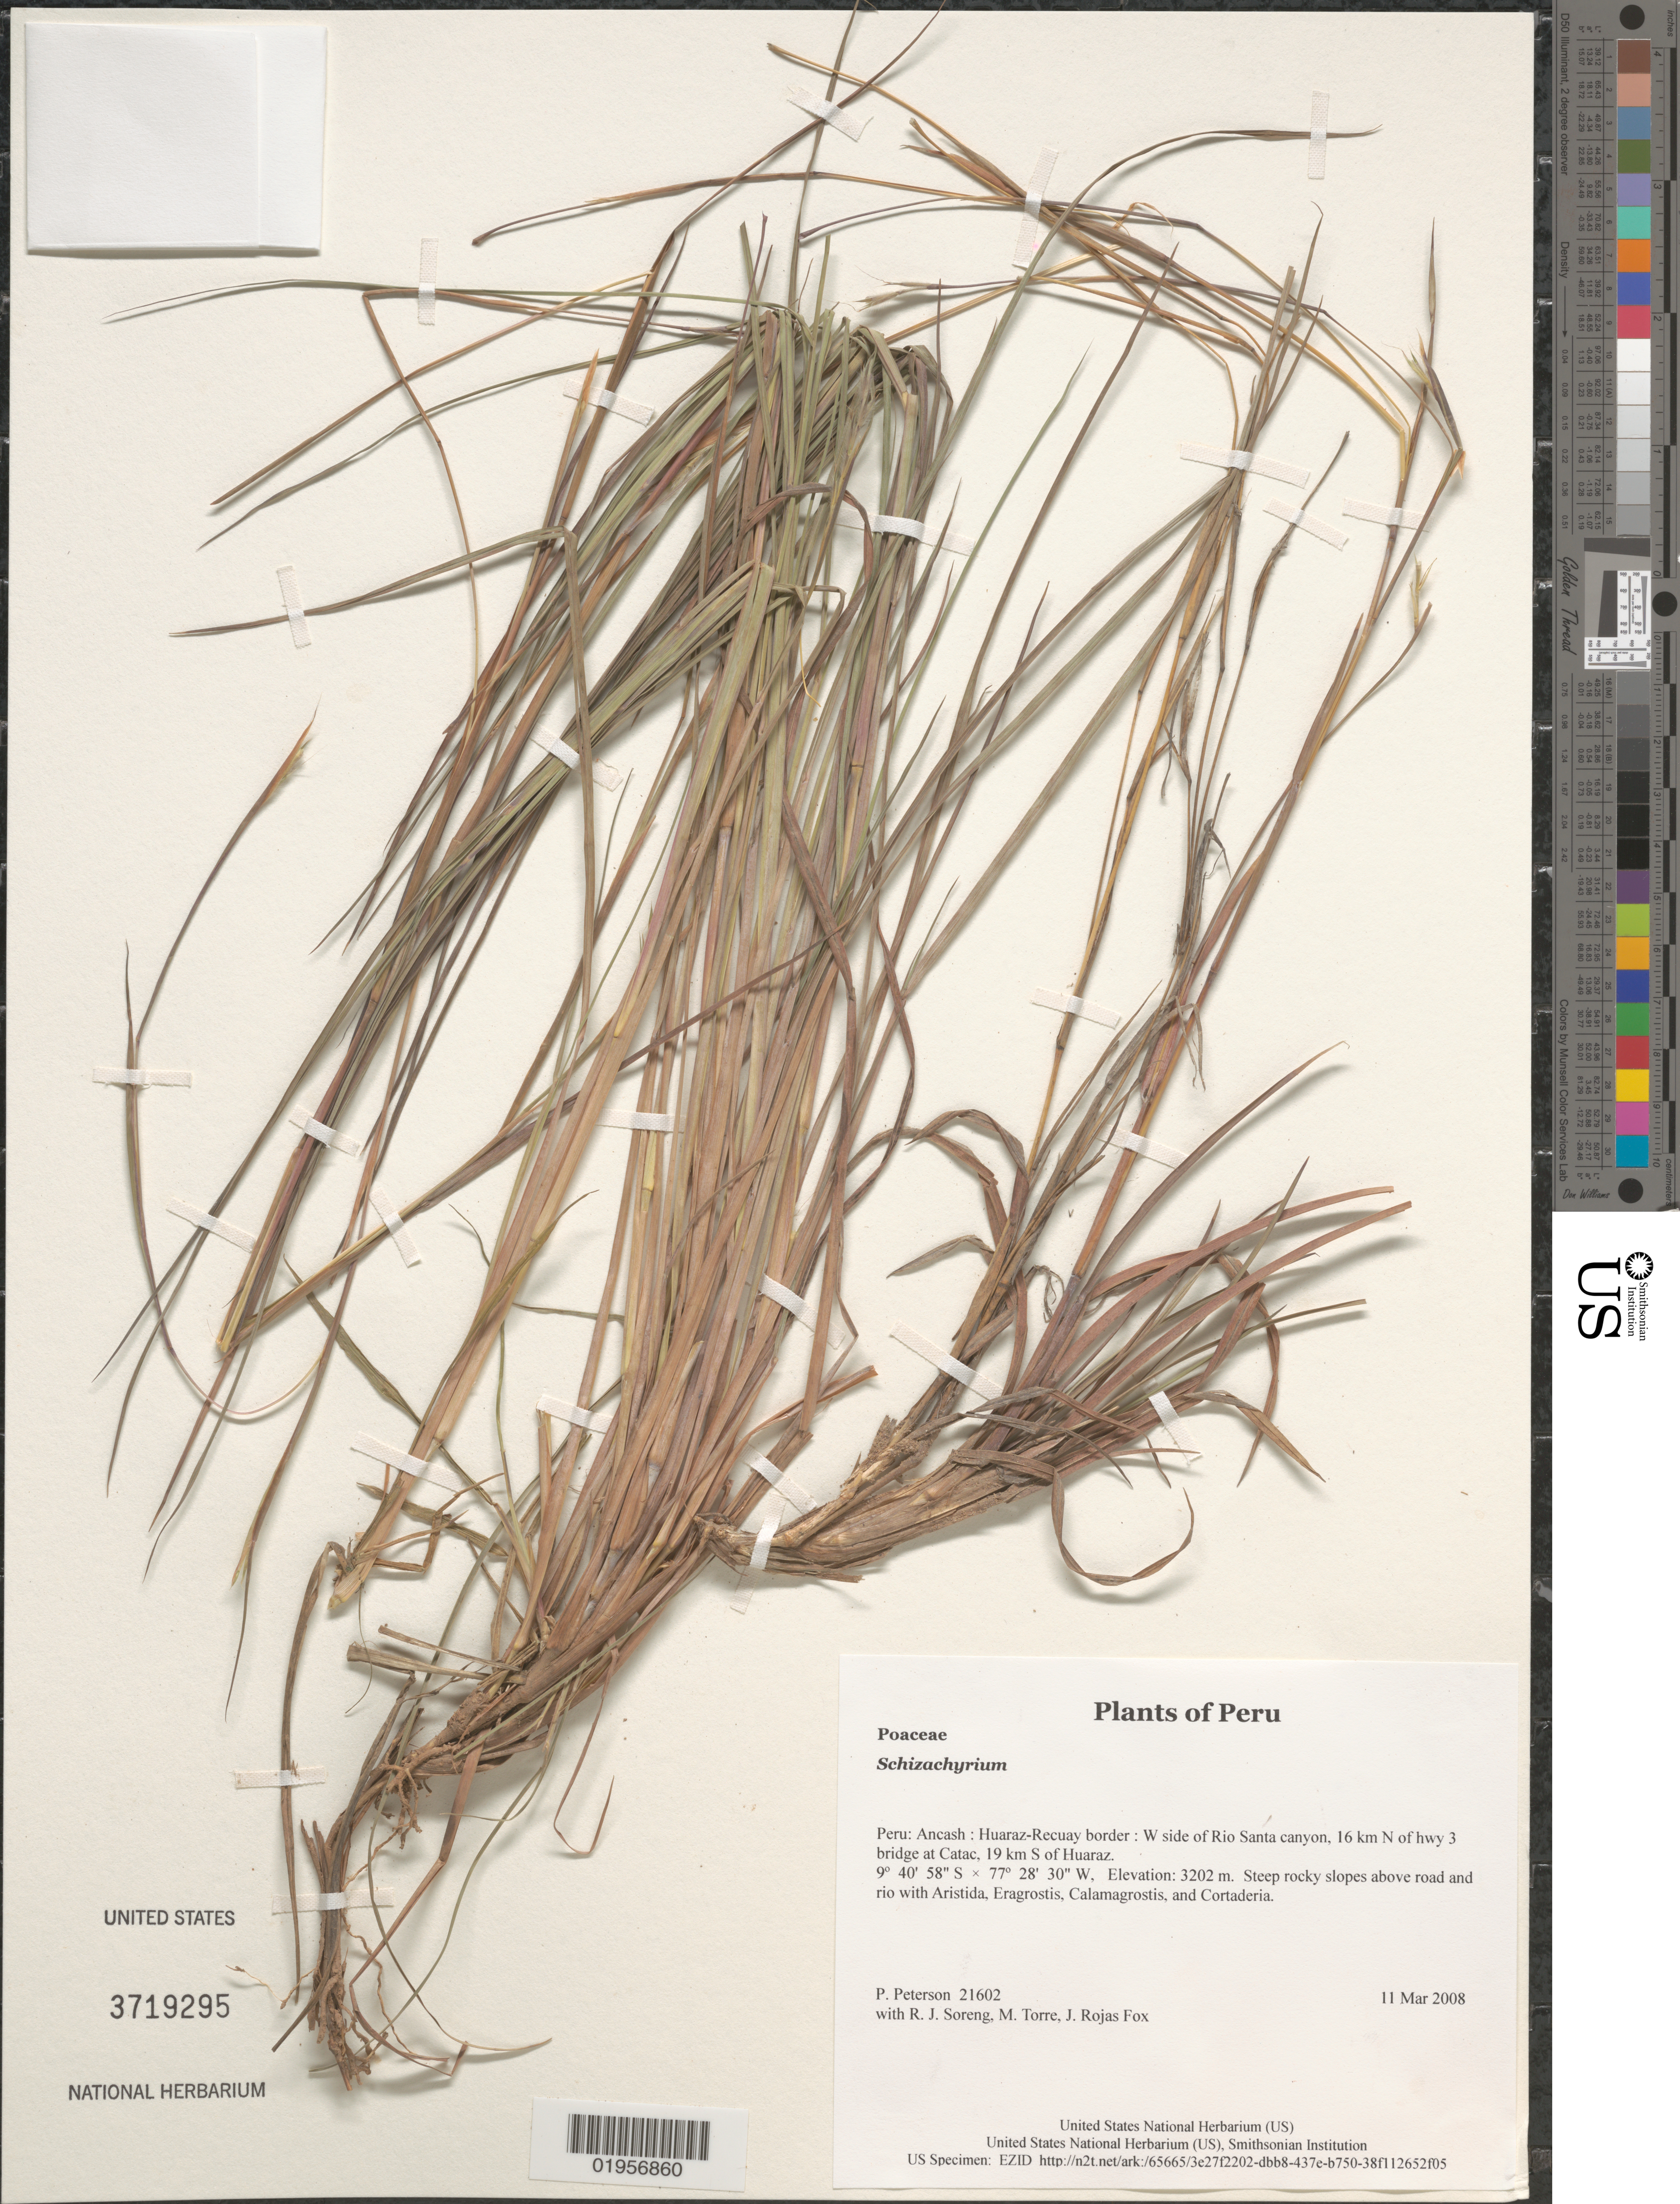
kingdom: Plantae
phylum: Tracheophyta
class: Liliopsida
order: Poales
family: Poaceae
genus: Schizachyrium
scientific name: Schizachyrium sp.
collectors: P. M. Peterson, R. J. Soreng, M. Torre & J. Rojas Fox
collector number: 21602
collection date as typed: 11 Mar 2008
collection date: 2008-03-11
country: Peru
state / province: Ancash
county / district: Huaraz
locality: W side of Rio Santa canyon, 16 km N of hwy 3 bridge at Catac, 19 km S of Huaraz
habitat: Steep rocky slopes above road and rio with Aristida, Eragrostis, Calamagrostis, and Cortaderia.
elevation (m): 3202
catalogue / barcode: US 3719295